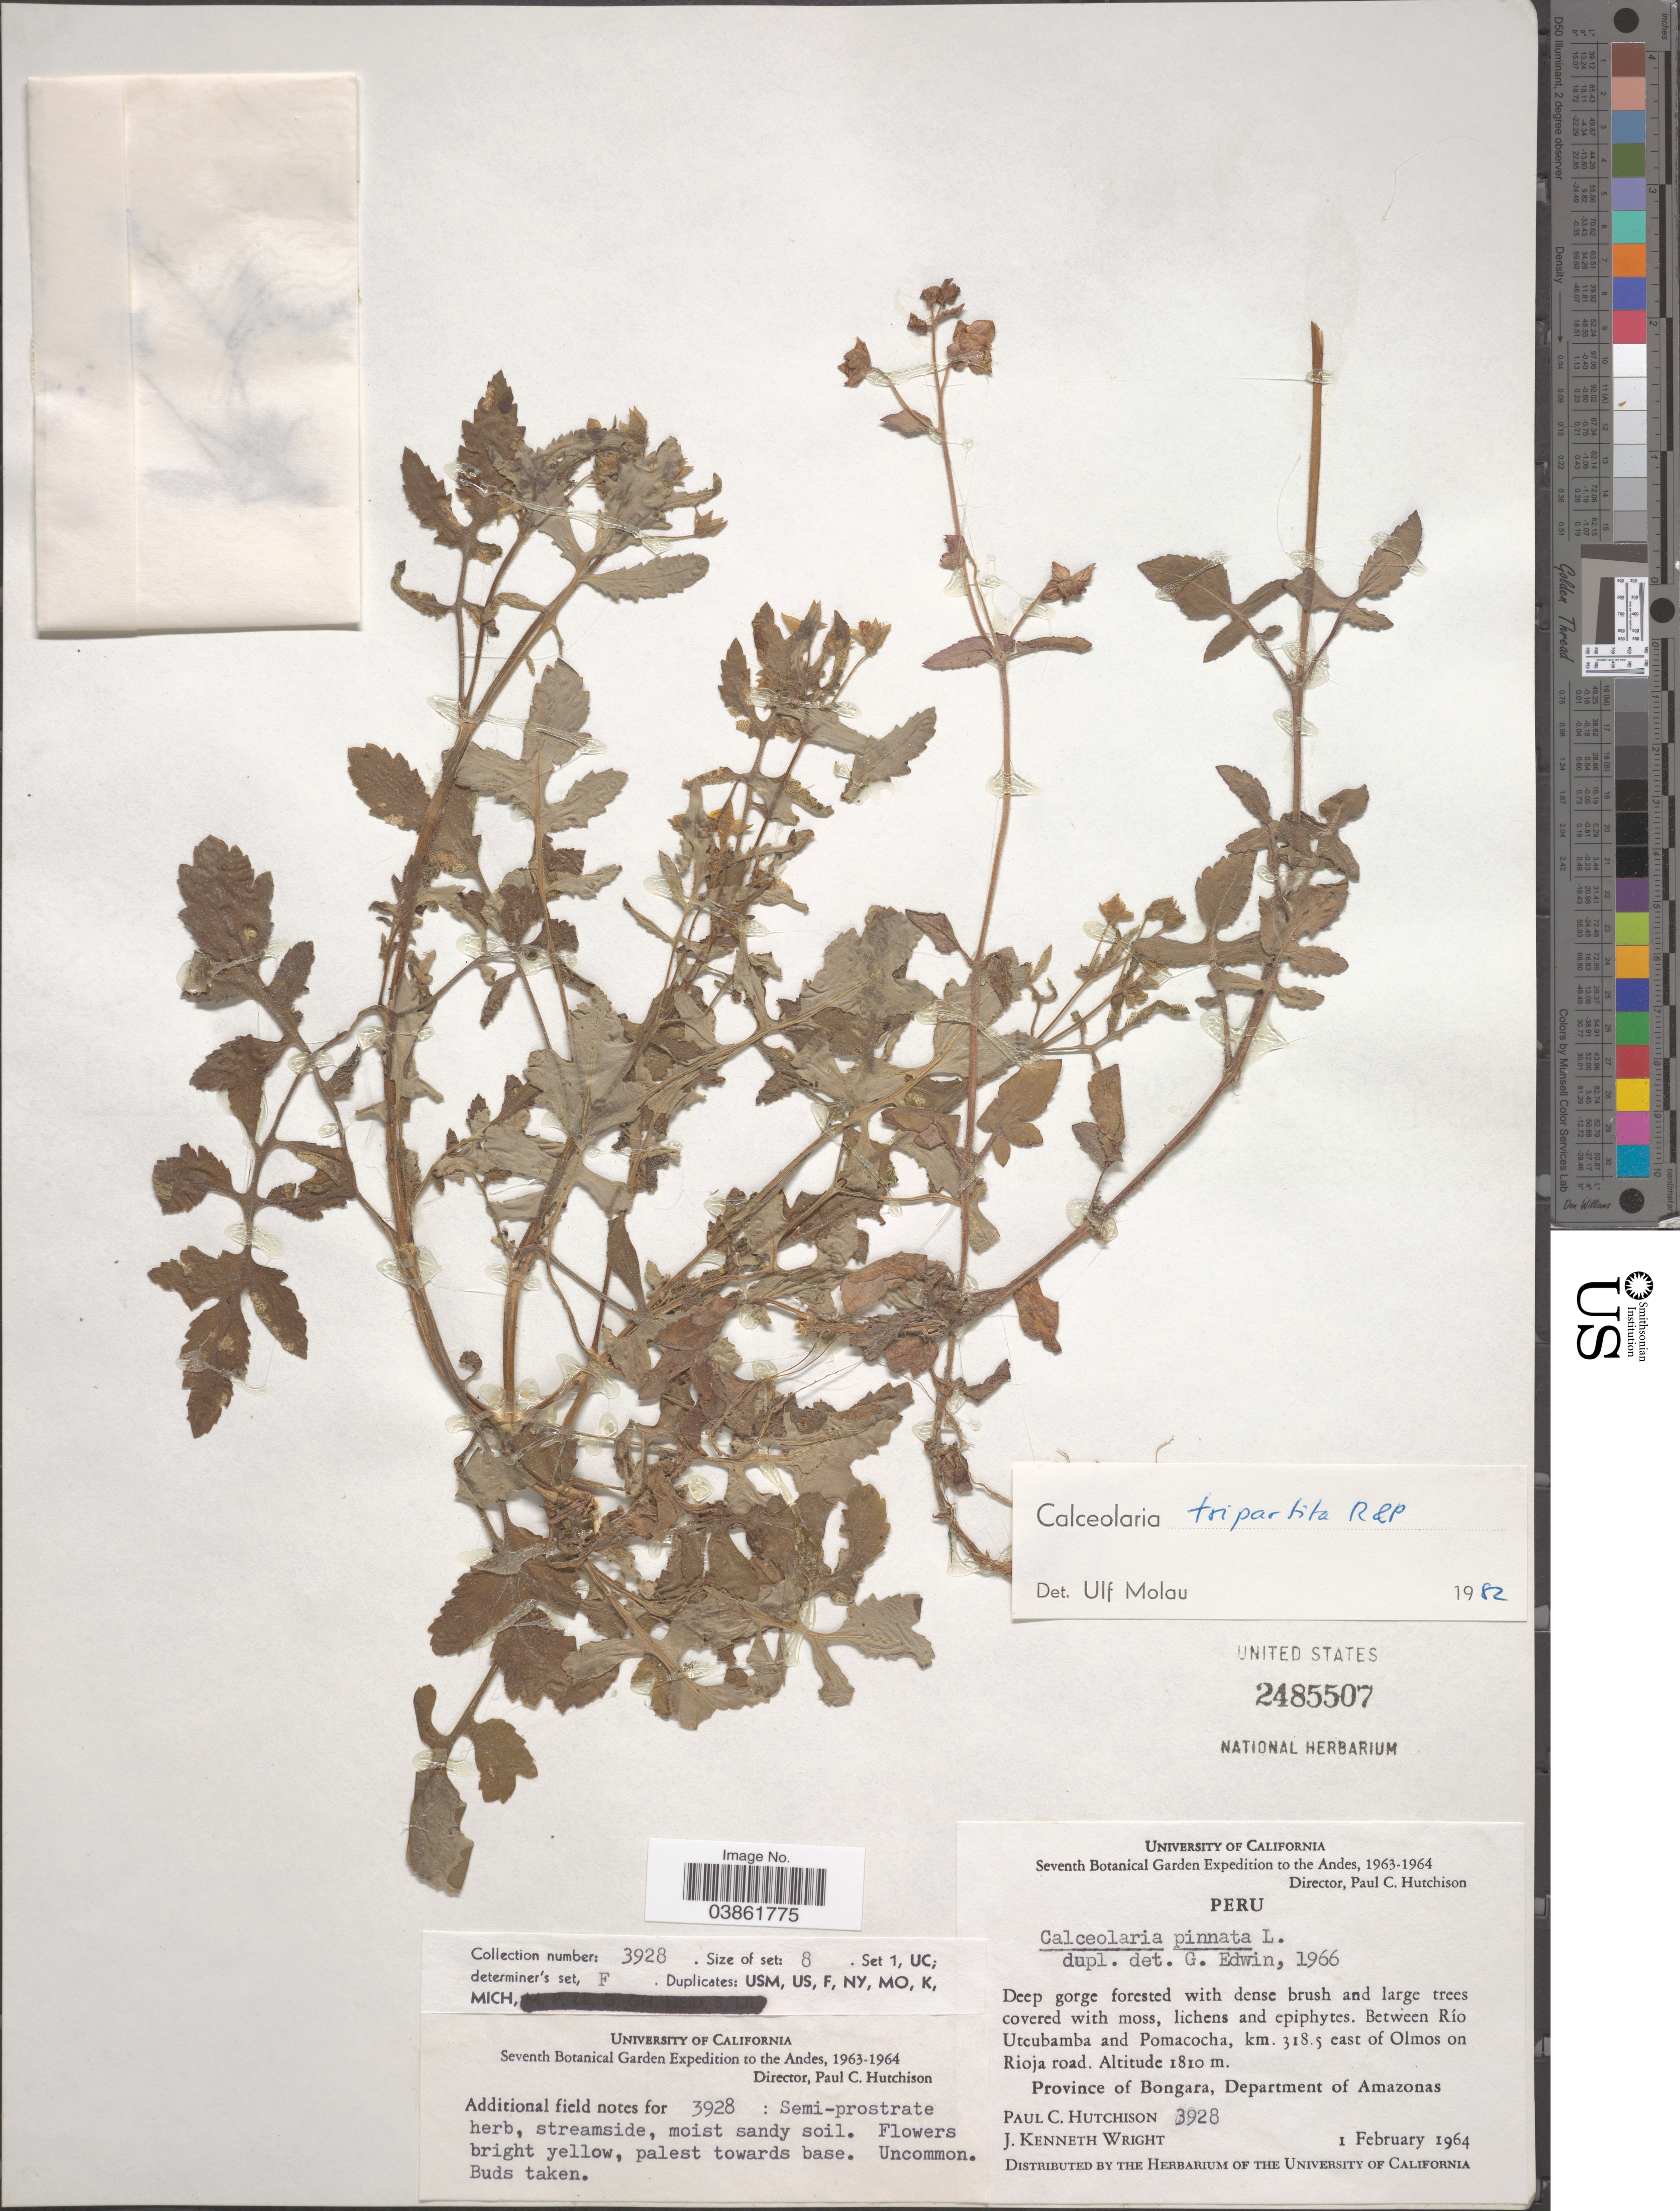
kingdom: Plantae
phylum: Tracheophyta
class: Magnoliopsida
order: Lamiales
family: Calceolariaceae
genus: Calceolaria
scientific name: Calceolaria tripartita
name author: Ruiz & Pav.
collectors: P. C. Hutchison & J. K. Wright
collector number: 3928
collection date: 1964-02-01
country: Peru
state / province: Amazonas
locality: The Andes. Between Río Utcubamba and Pomacocha, km. 318.5 east of Olmos on Rioja road. Province of Bongara, Department of Amazonas.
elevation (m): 1810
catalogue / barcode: US 2485507